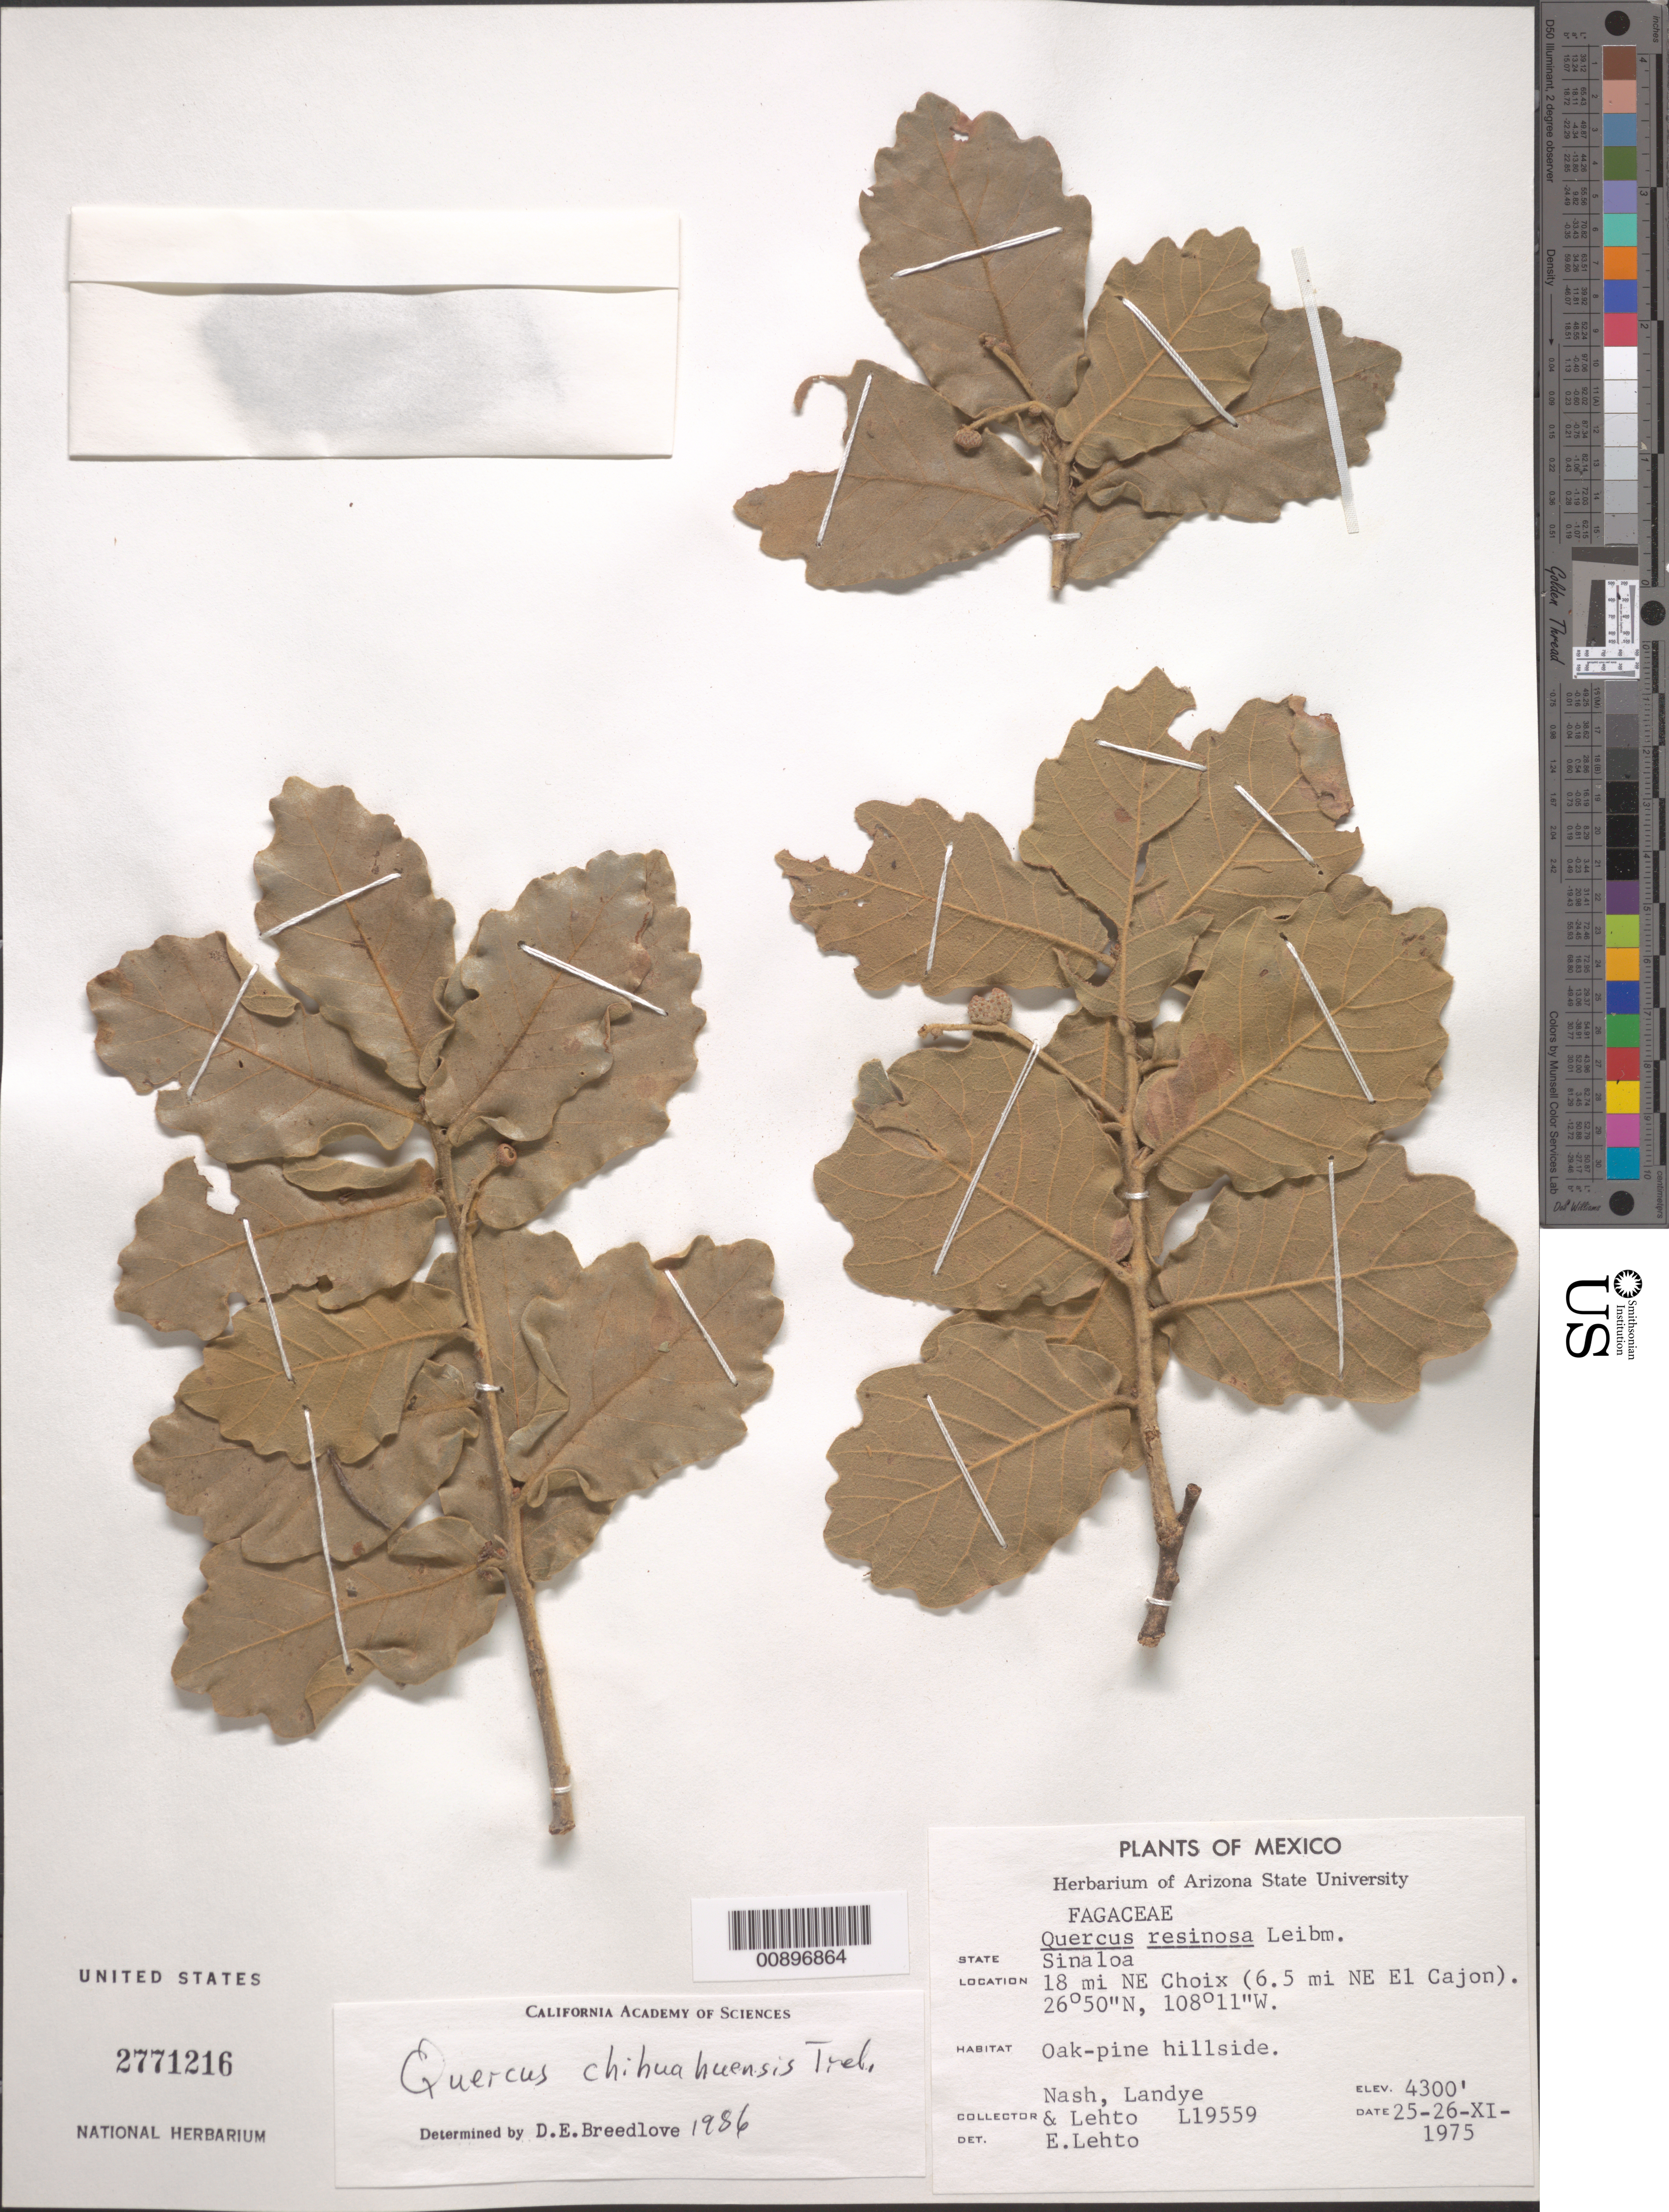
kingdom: Plantae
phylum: Tracheophyta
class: Magnoliopsida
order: Fagales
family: Fagaceae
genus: Quercus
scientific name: Quercus chihuahuensis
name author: Trel.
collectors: Landye, N., -. Lehto & E. Lehto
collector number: L19559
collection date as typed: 25 Nov 1975 to 26 Nov 1975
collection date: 1975-11-25/1975-11-26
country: Mexico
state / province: Sinaloa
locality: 18 mi NE Choix (6.5 mi NE El Cajon). Sinaloa.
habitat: Oak-pine hillside.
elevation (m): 1311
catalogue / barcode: US 2771216